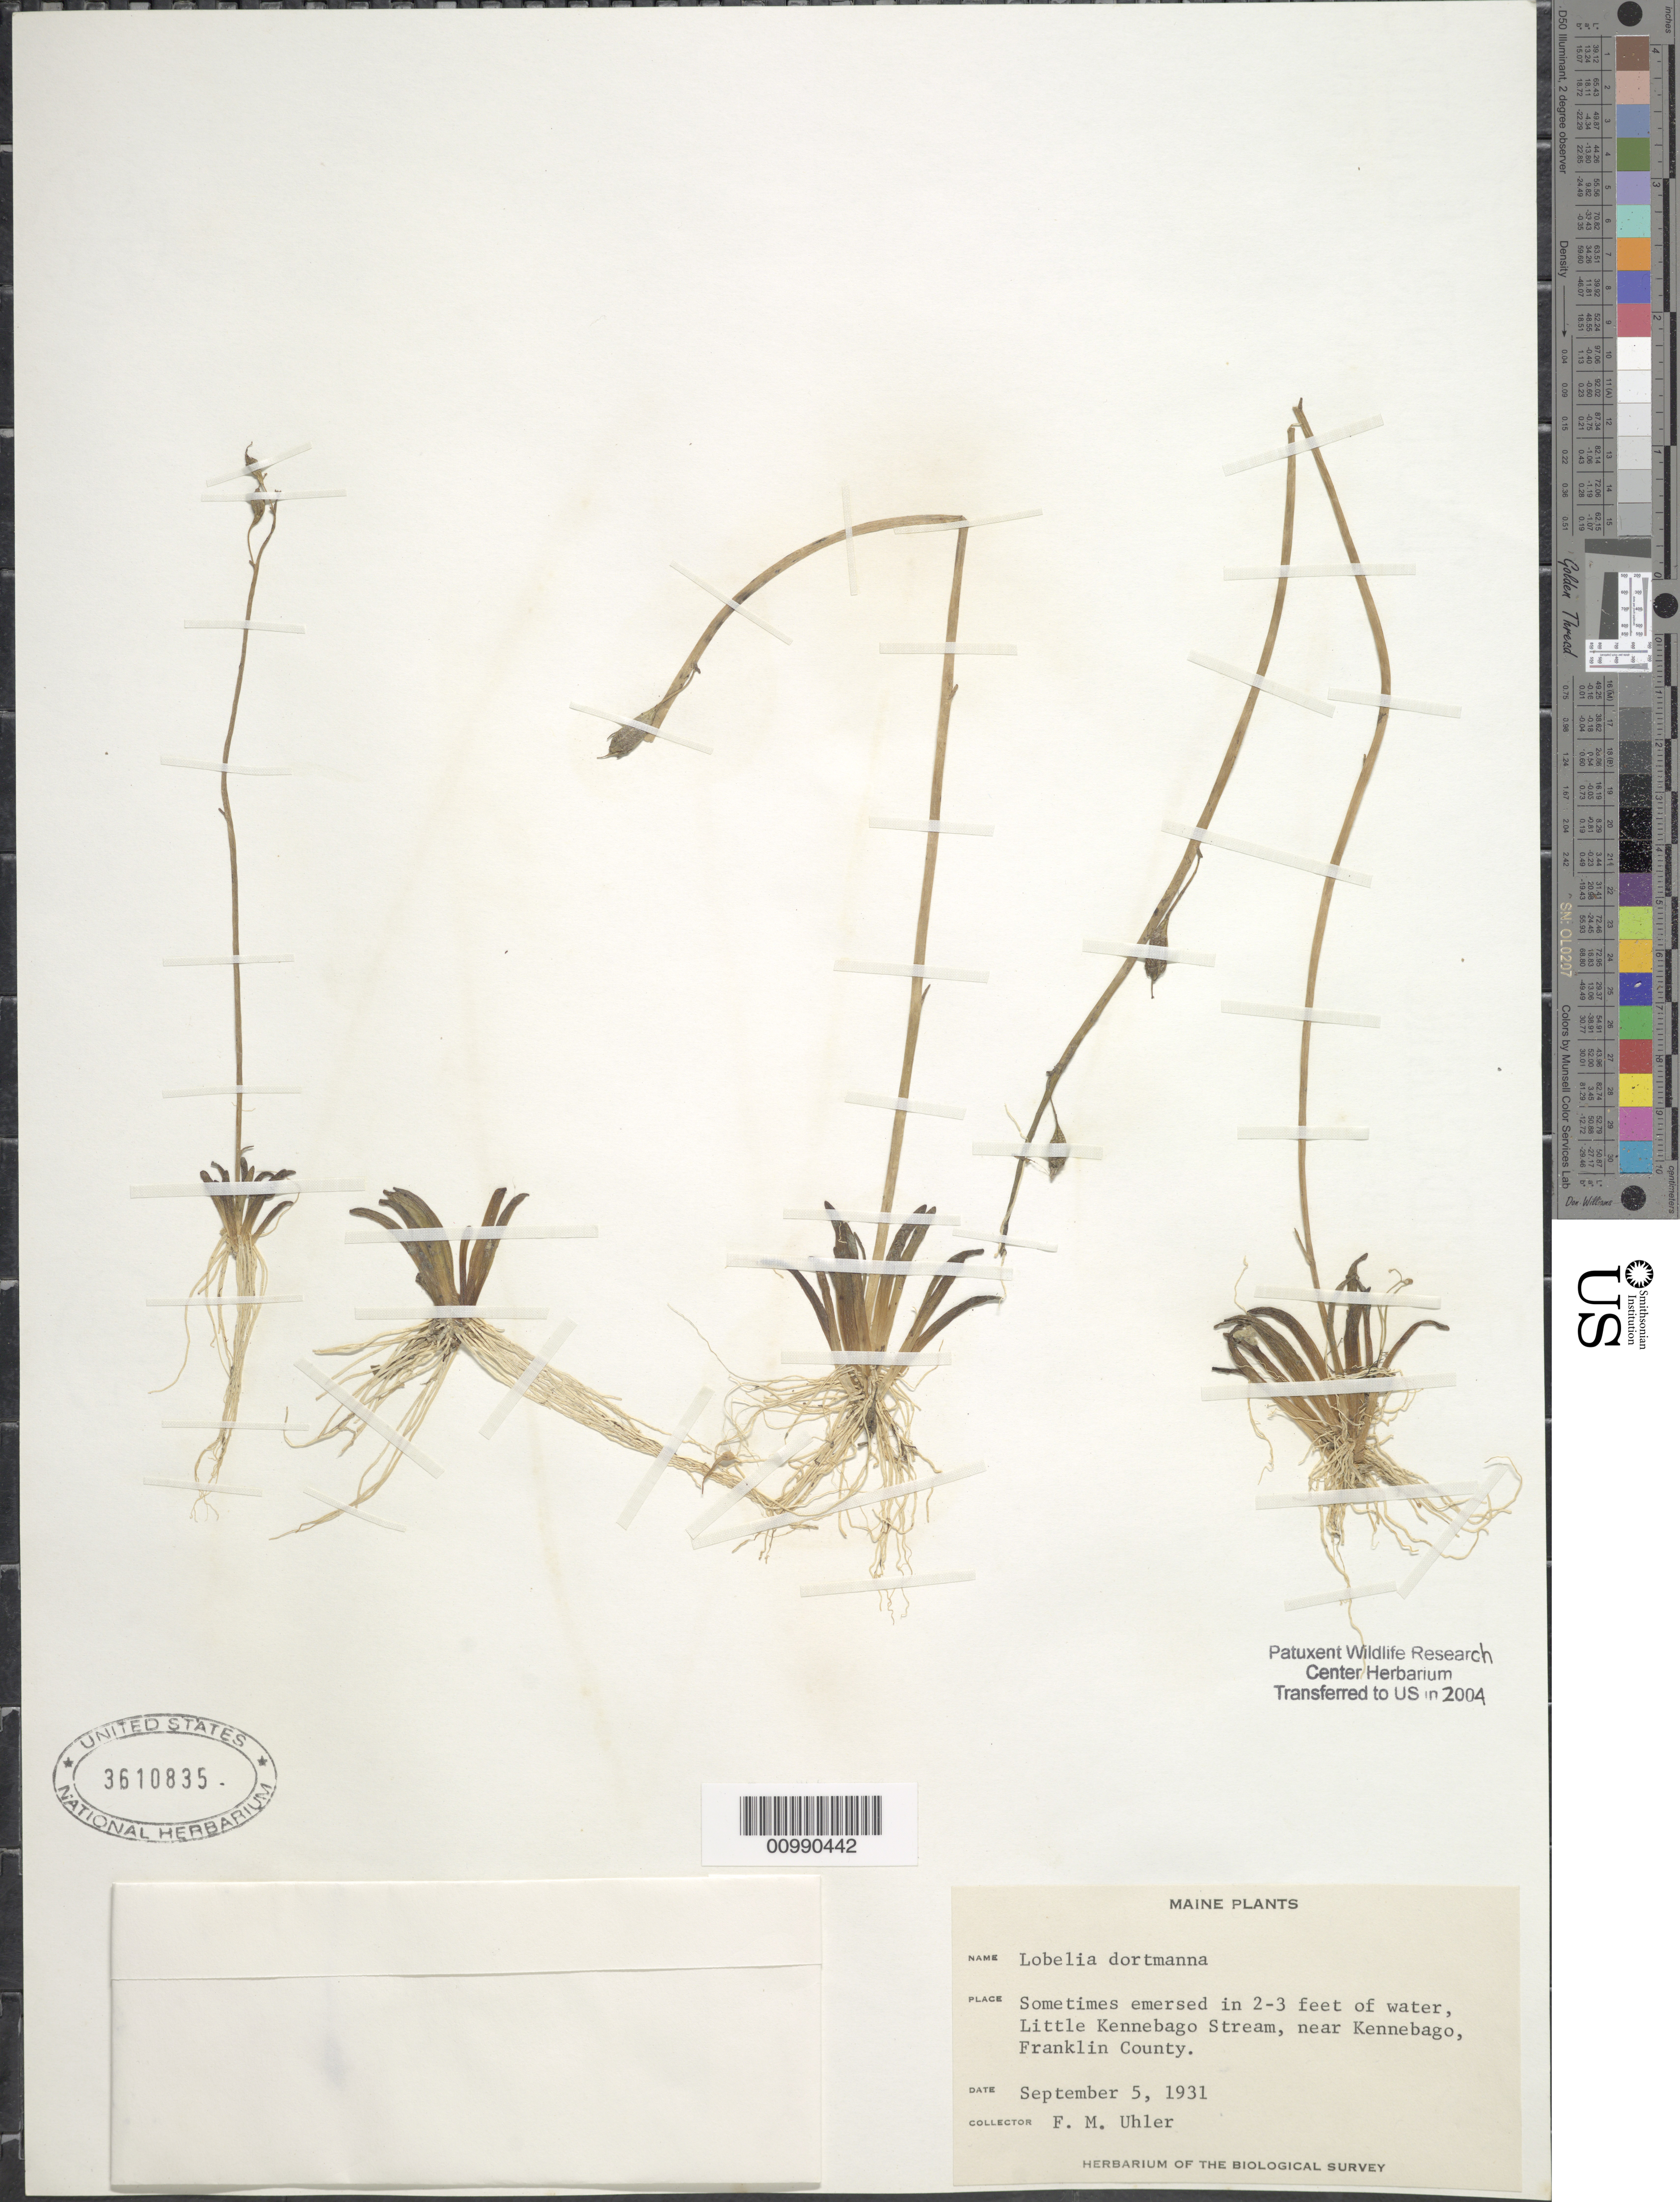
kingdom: Plantae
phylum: Tracheophyta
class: Magnoliopsida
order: Asterales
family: Campanulaceae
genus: Lobelia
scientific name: Lobelia dortmanna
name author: L.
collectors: F. M. Uhler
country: United States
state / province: Maine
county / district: Franklin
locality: Little Kennebago Stream, near Kennebago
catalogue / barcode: US 3610835